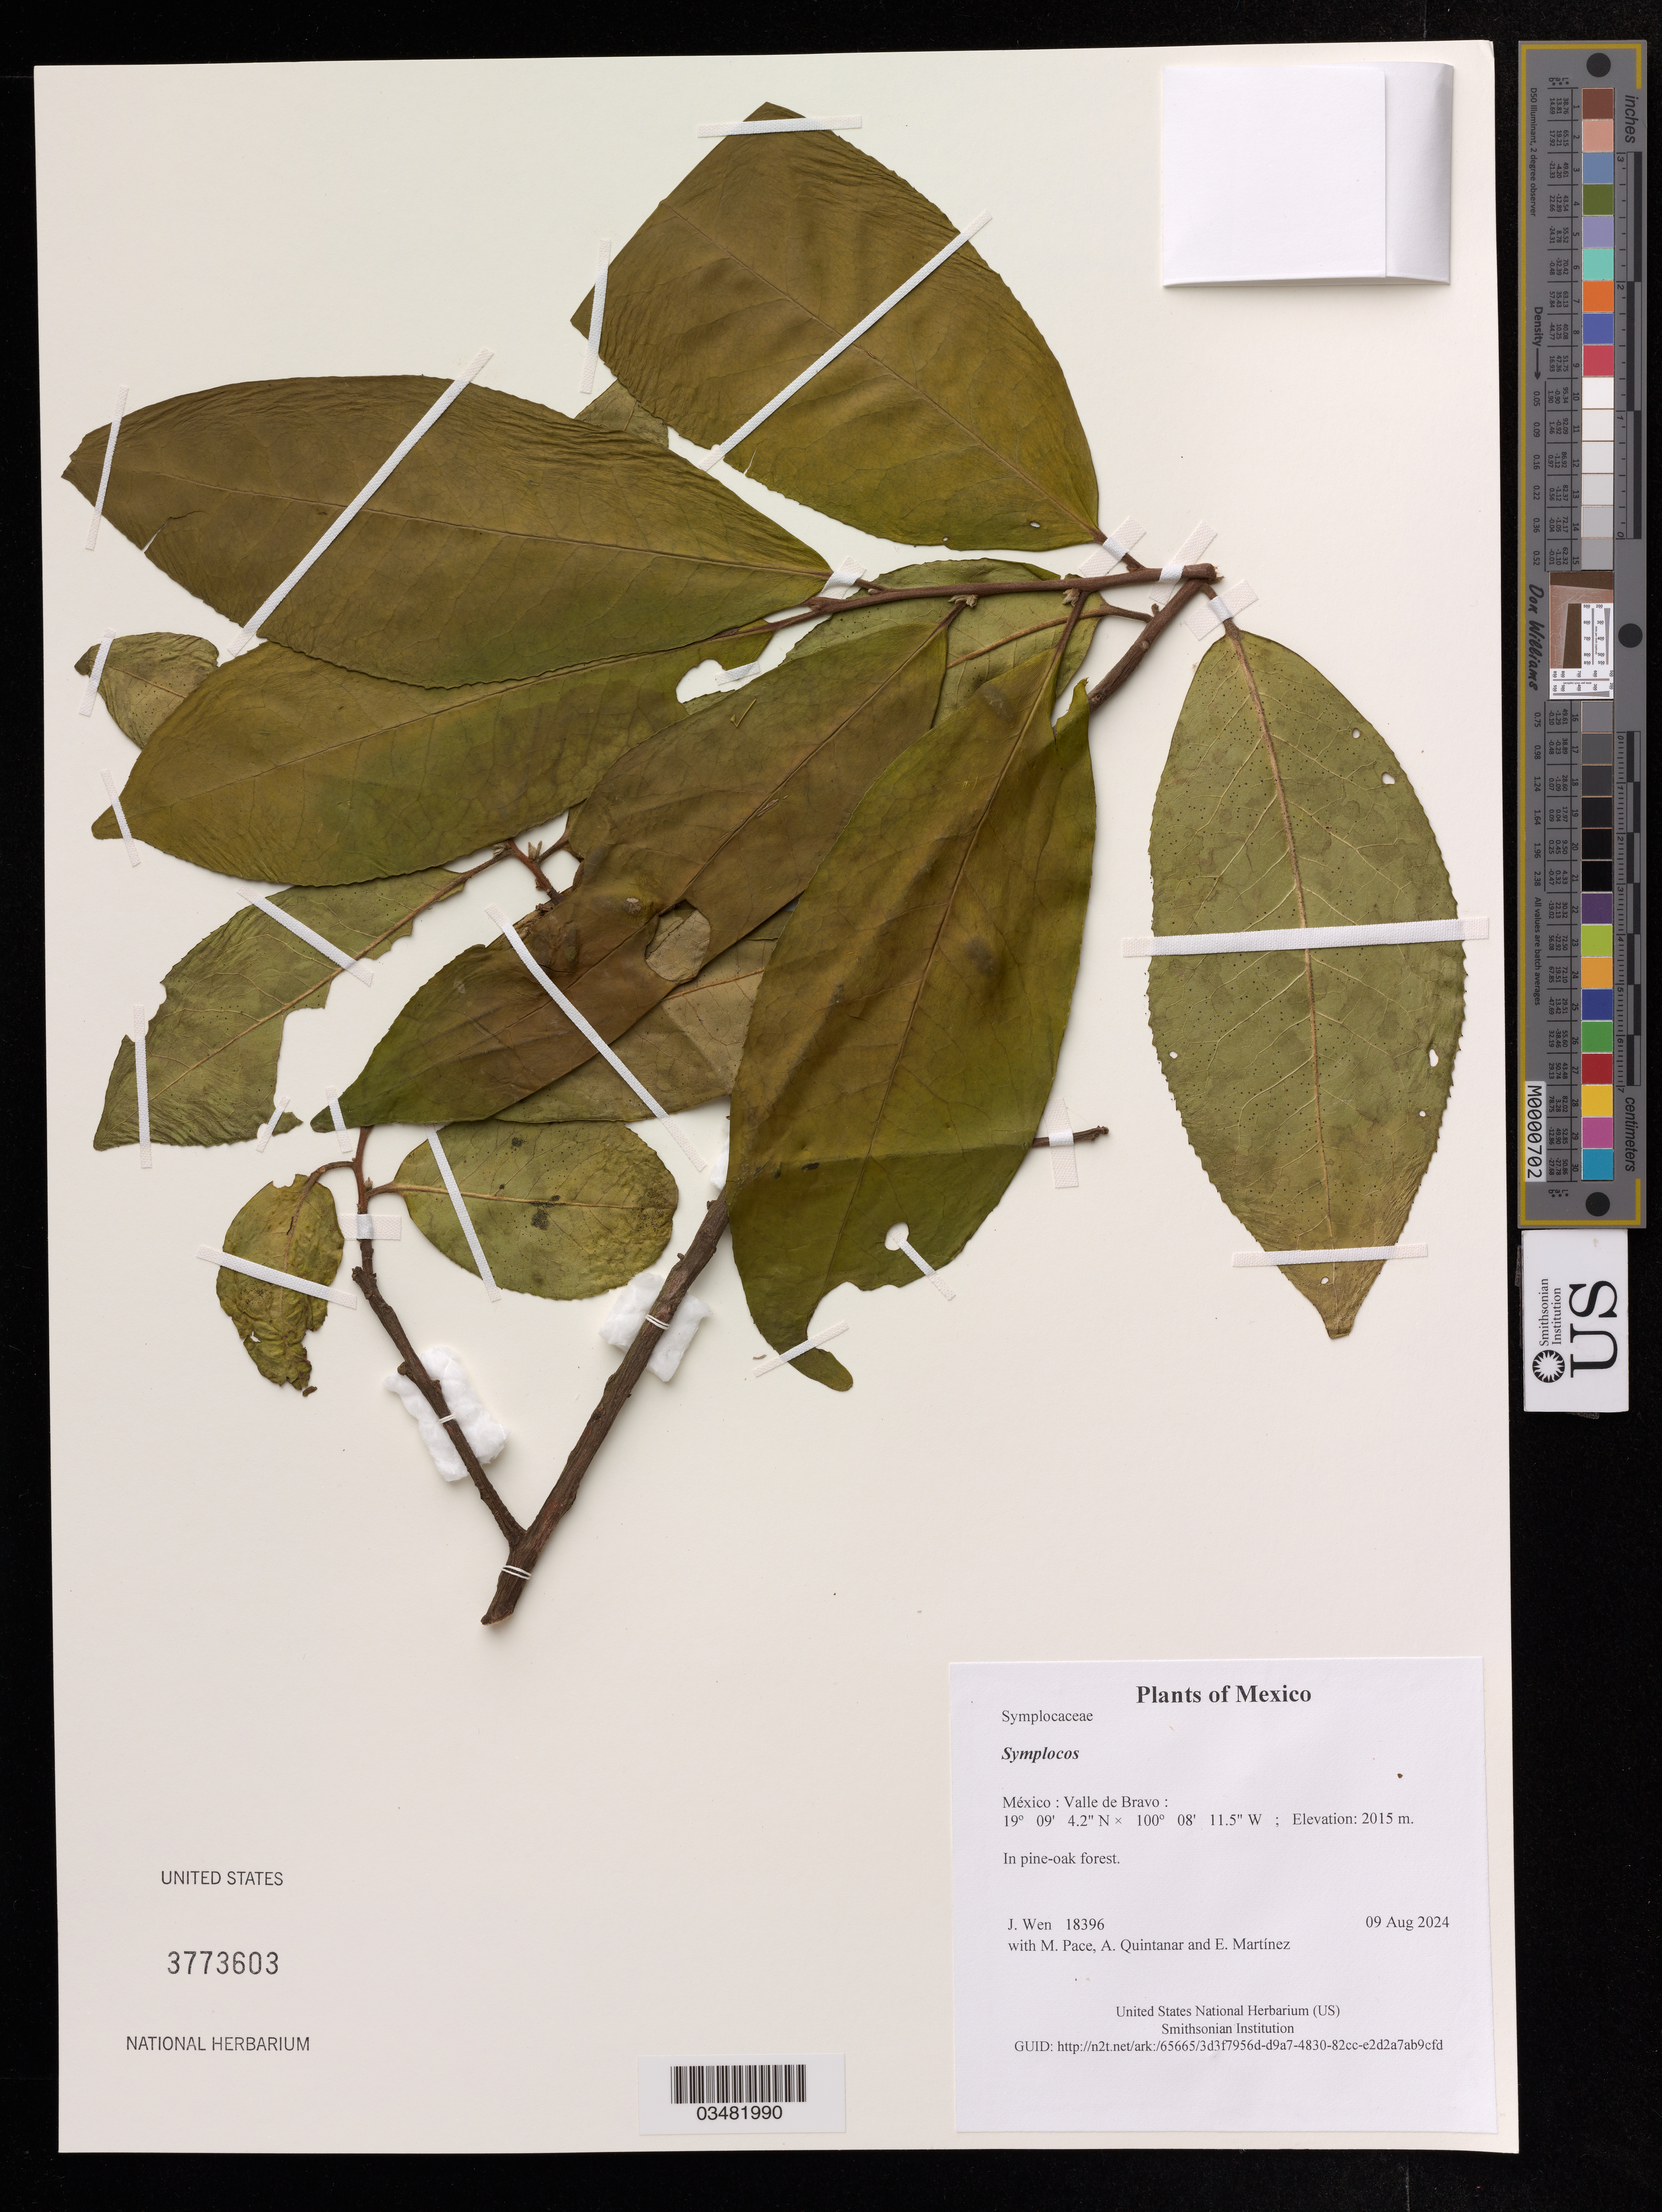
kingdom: Plantae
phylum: Tracheophyta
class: Magnoliopsida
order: Ericales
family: Symplocaceae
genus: Symplocos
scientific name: Symplocos sp.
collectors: J. Wen, M. Pace, A. Quintanar & E. Martinez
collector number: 18396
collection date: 2024-08-09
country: Mexico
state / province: México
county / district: Valle de Bravo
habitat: In pine-oak forest.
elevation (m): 2015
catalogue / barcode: US 3773603